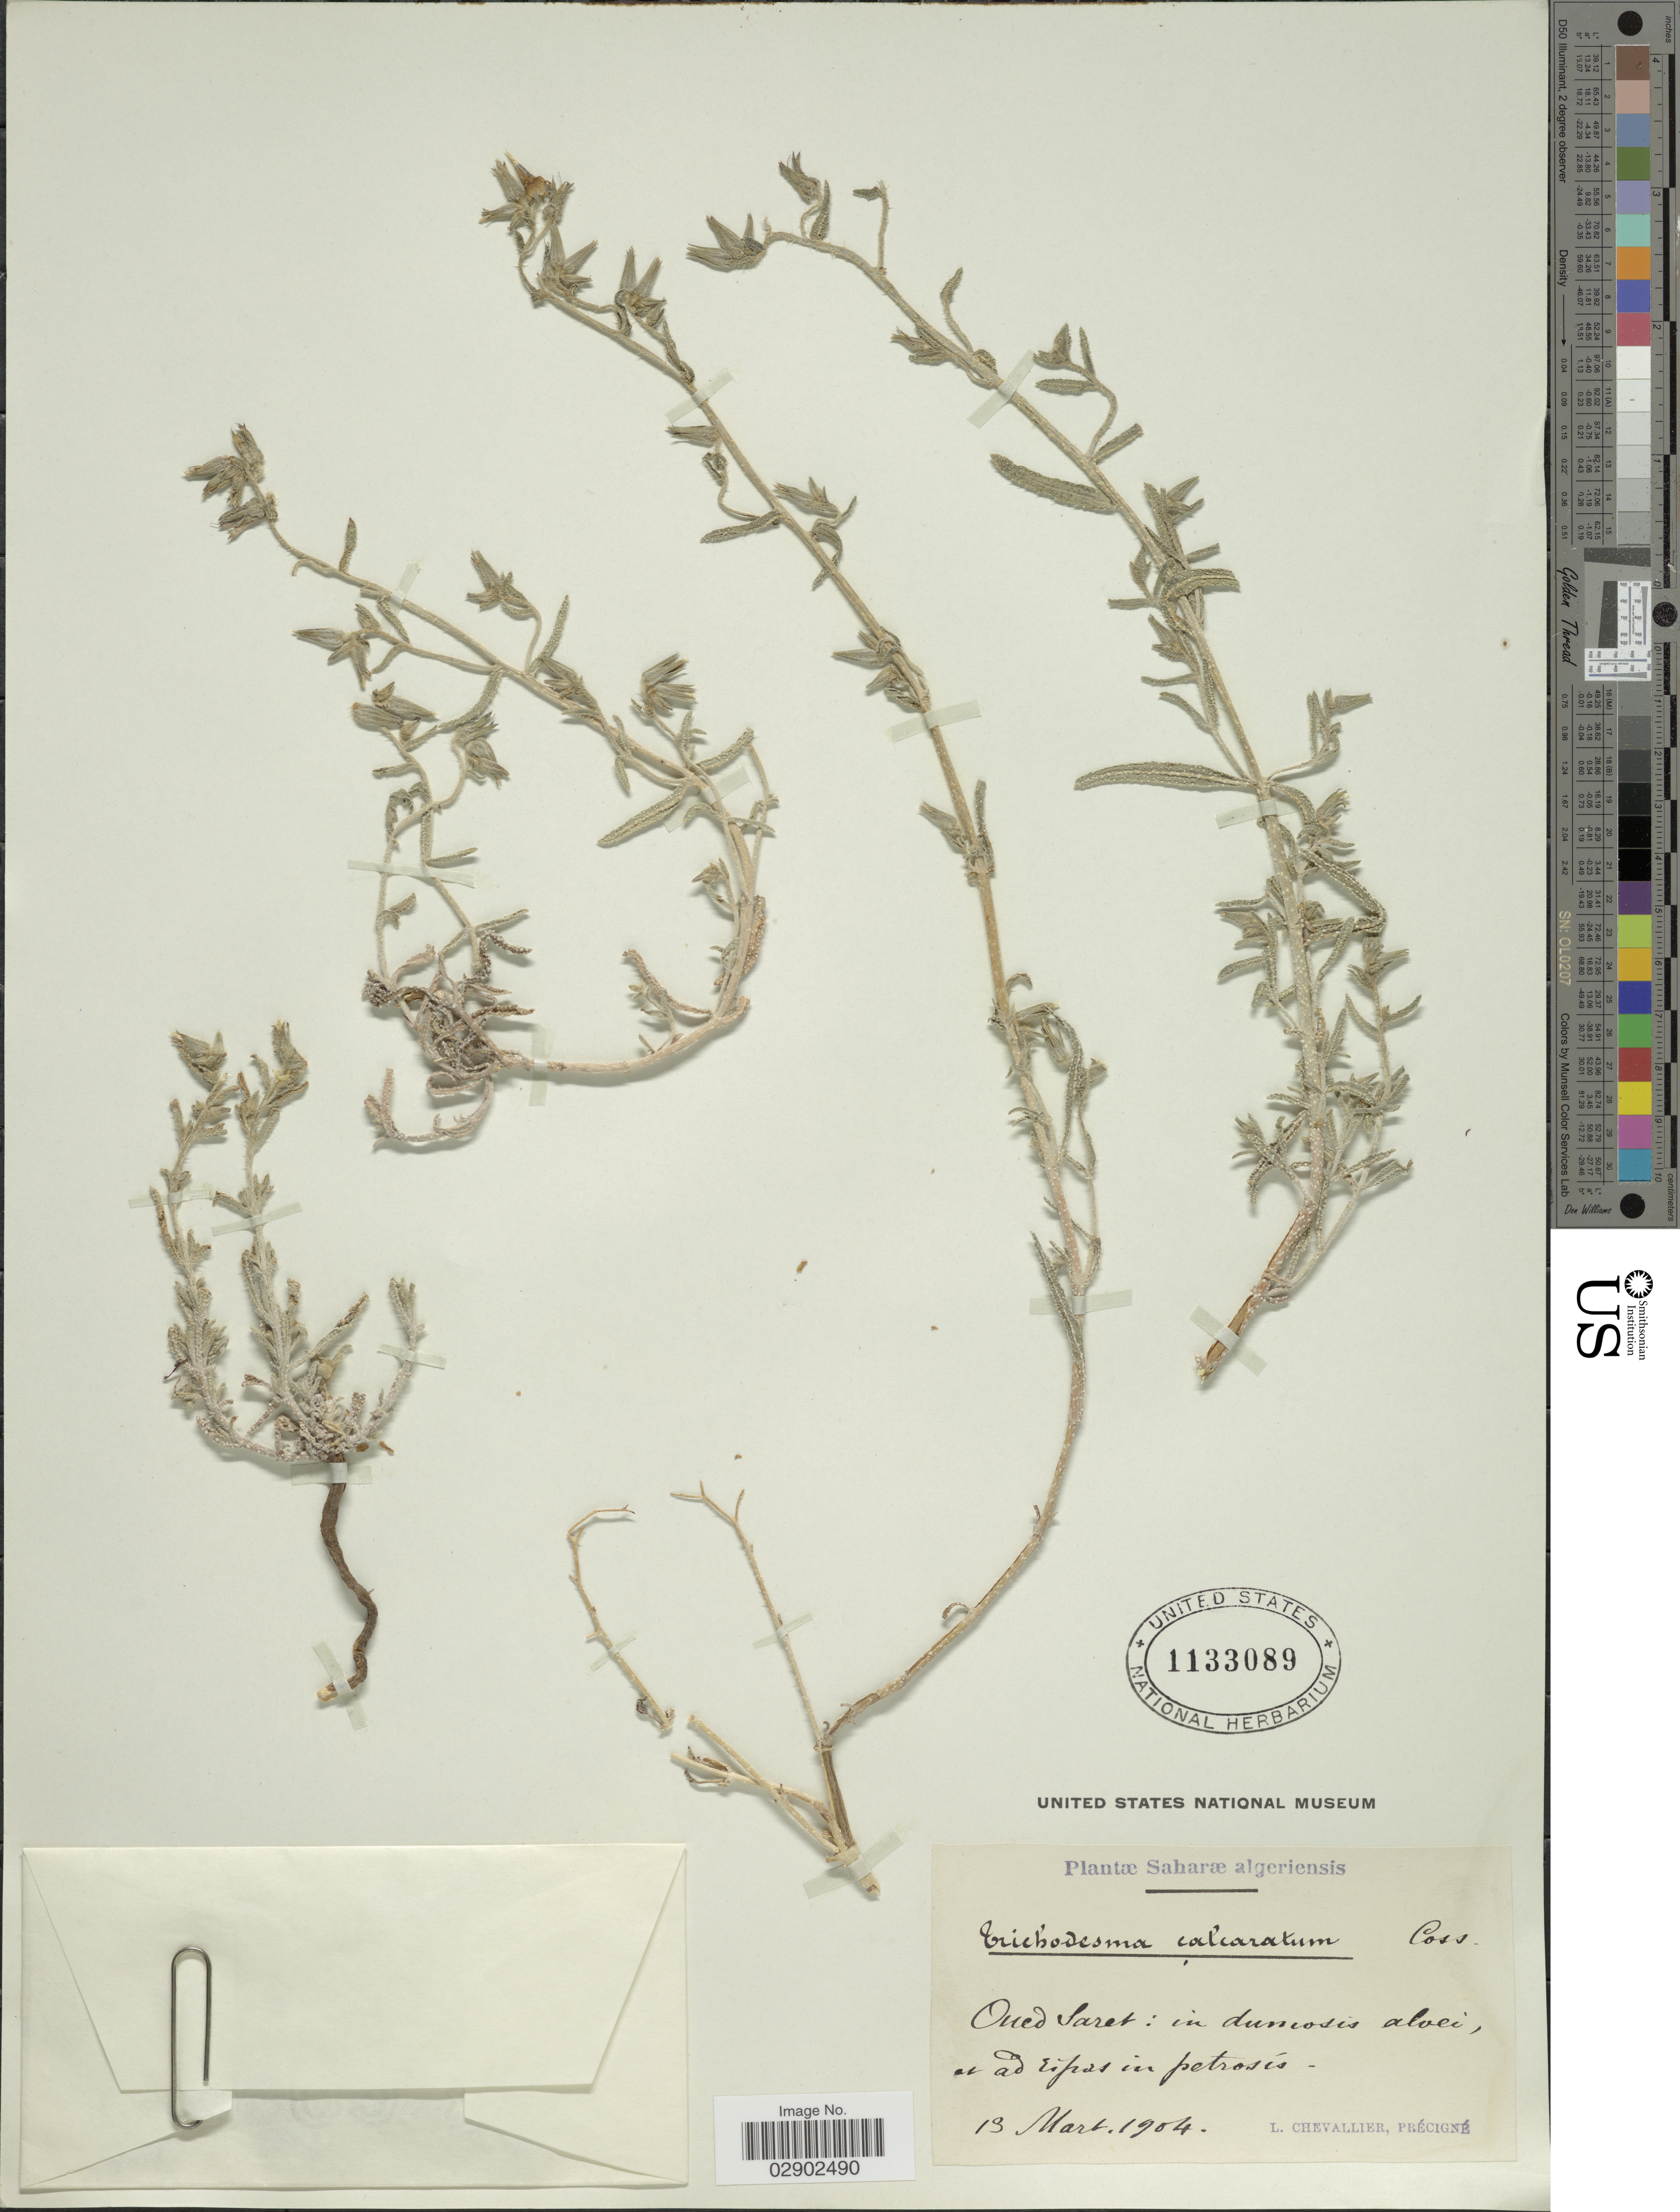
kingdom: Plantae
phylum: Tracheophyta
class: Magnoliopsida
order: Boraginales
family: Boraginaceae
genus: Trichodesma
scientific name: Trichodesma calcaratum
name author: Coss. & Batt.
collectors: L. Chevallier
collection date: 1904-03-13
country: Algeria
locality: Saharæ algeriensis. Oued Saret.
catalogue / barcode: US 1133089